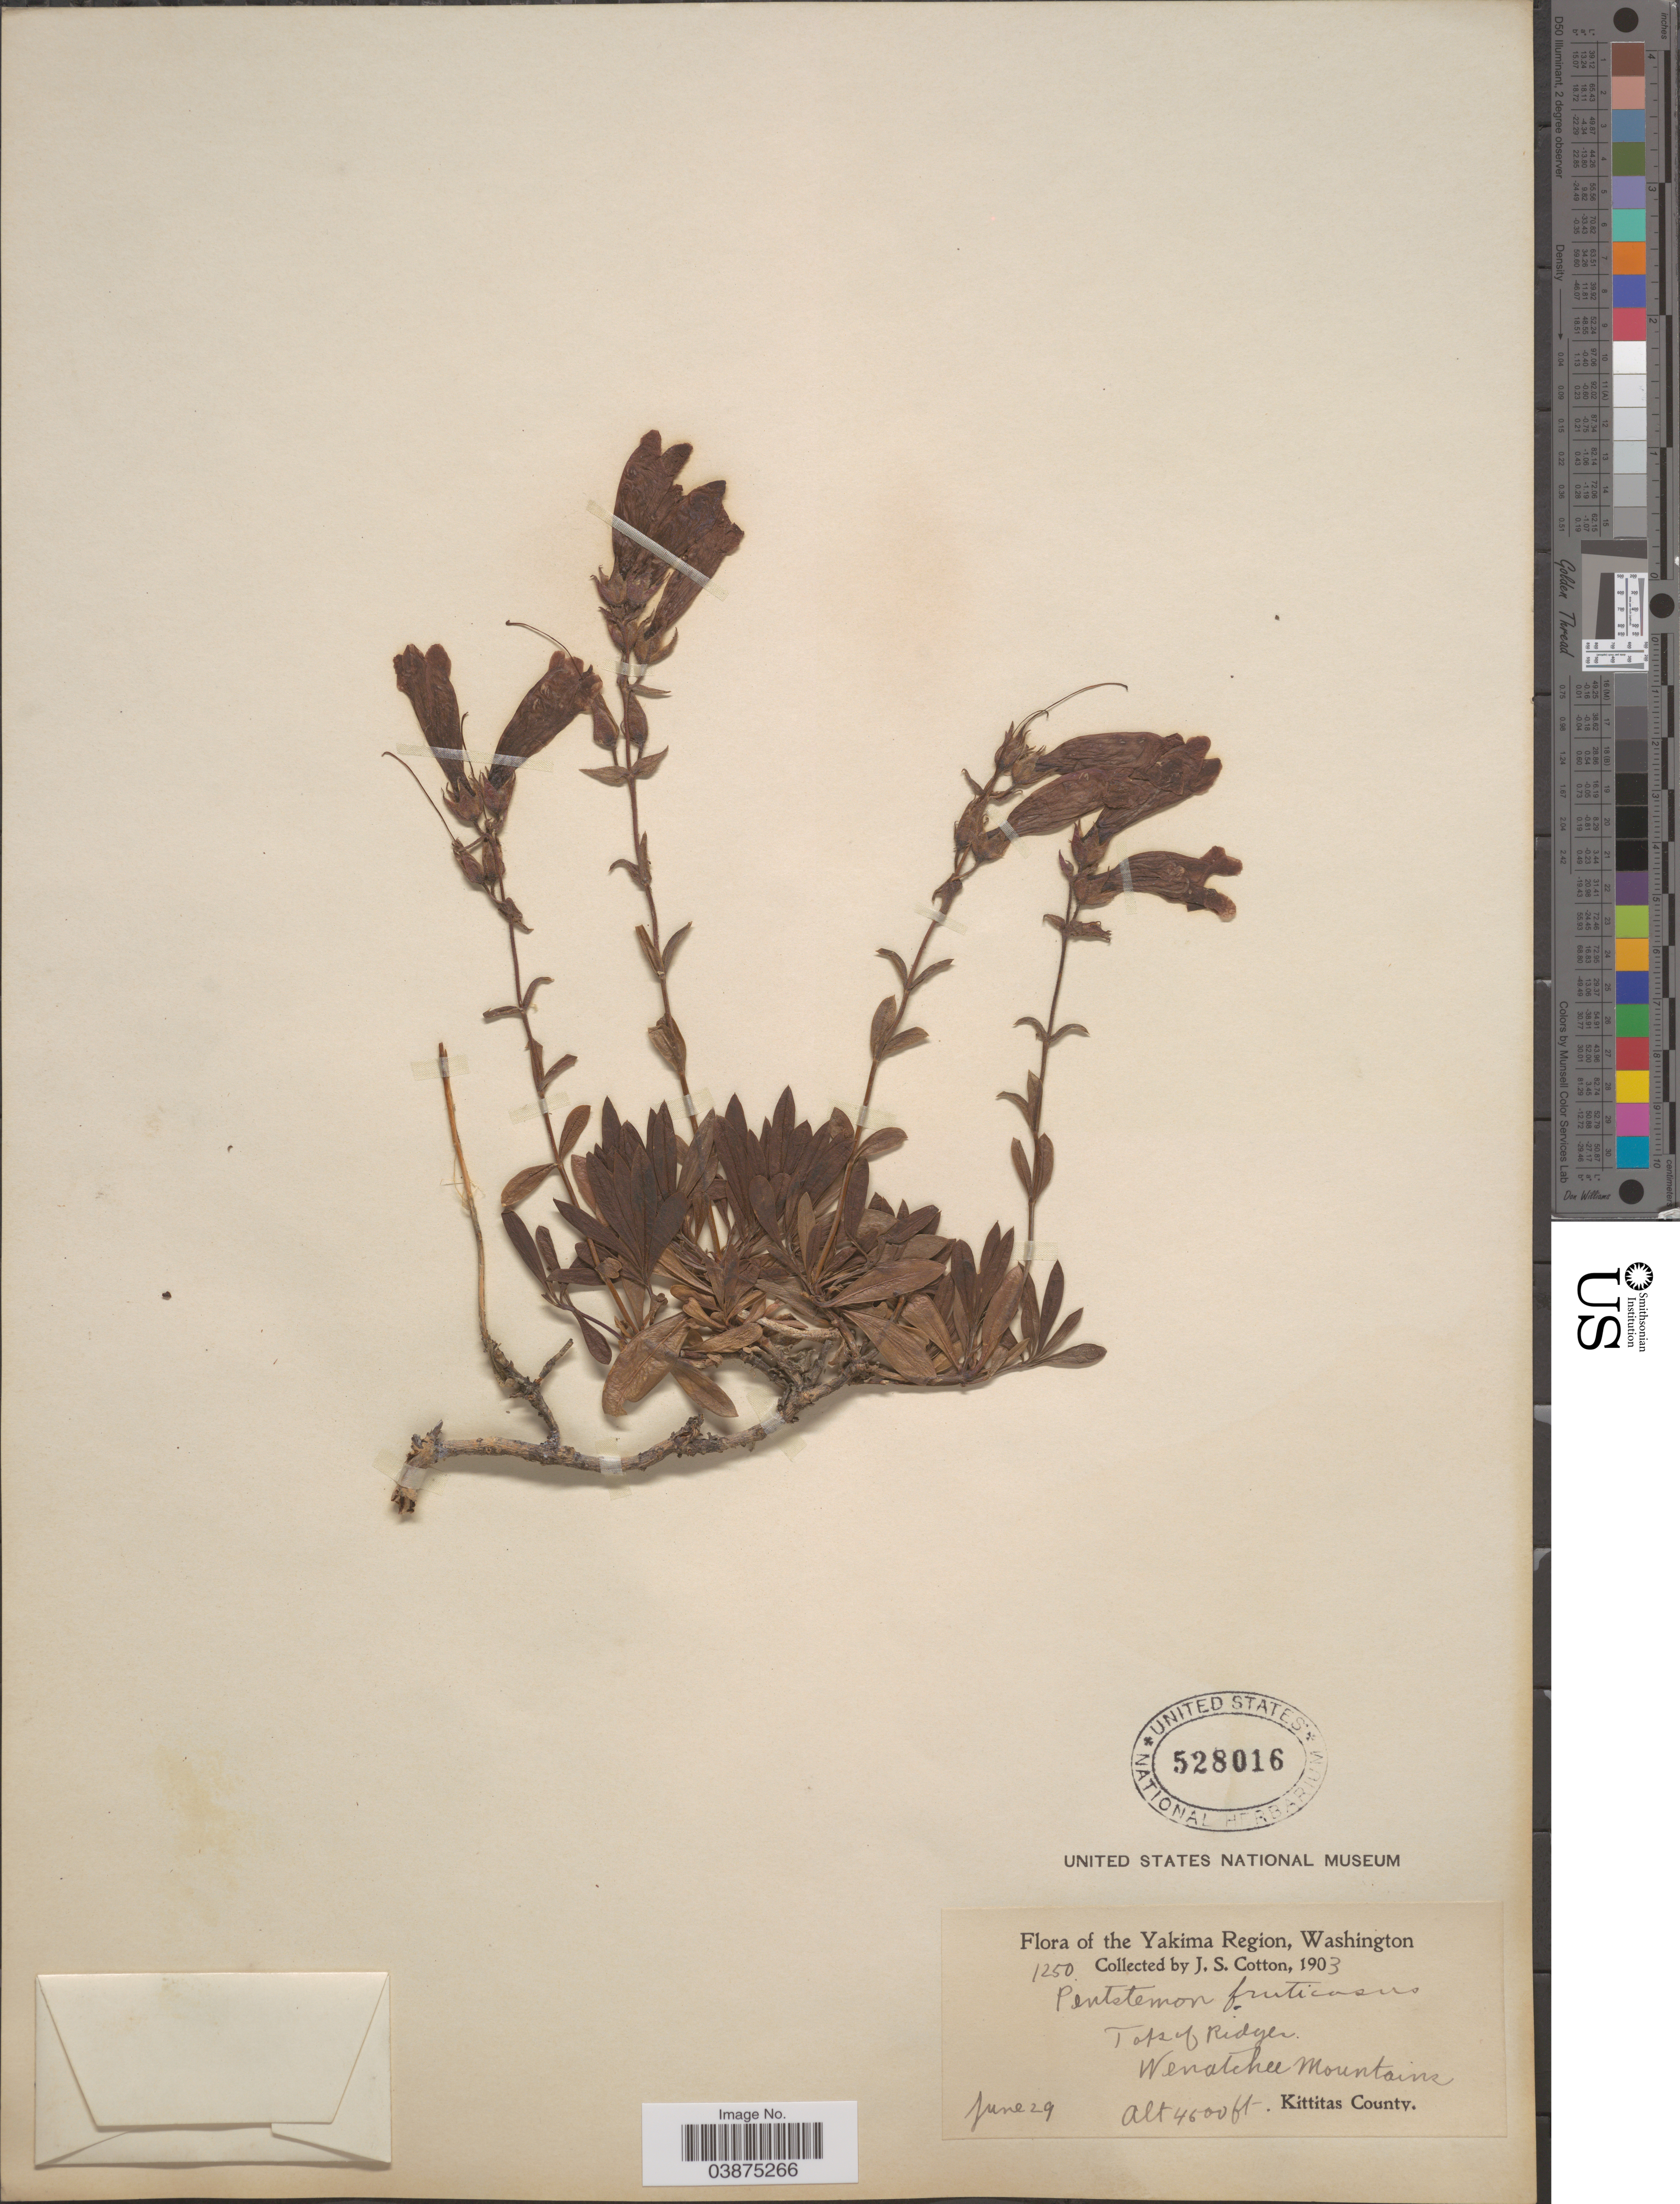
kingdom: Plantae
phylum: Tracheophyta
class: Magnoliopsida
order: Lamiales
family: Plantaginaceae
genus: Penstemon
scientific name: Penstemon fruticosus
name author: (Pursh) Greene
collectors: J. S. Cotton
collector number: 1250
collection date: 1903-06-29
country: United States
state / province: Washington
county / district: Kittitas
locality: The Yakima Region. Tops of Ridges. Wenatchee Mountains. Kittitas County.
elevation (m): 1372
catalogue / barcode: US 528016